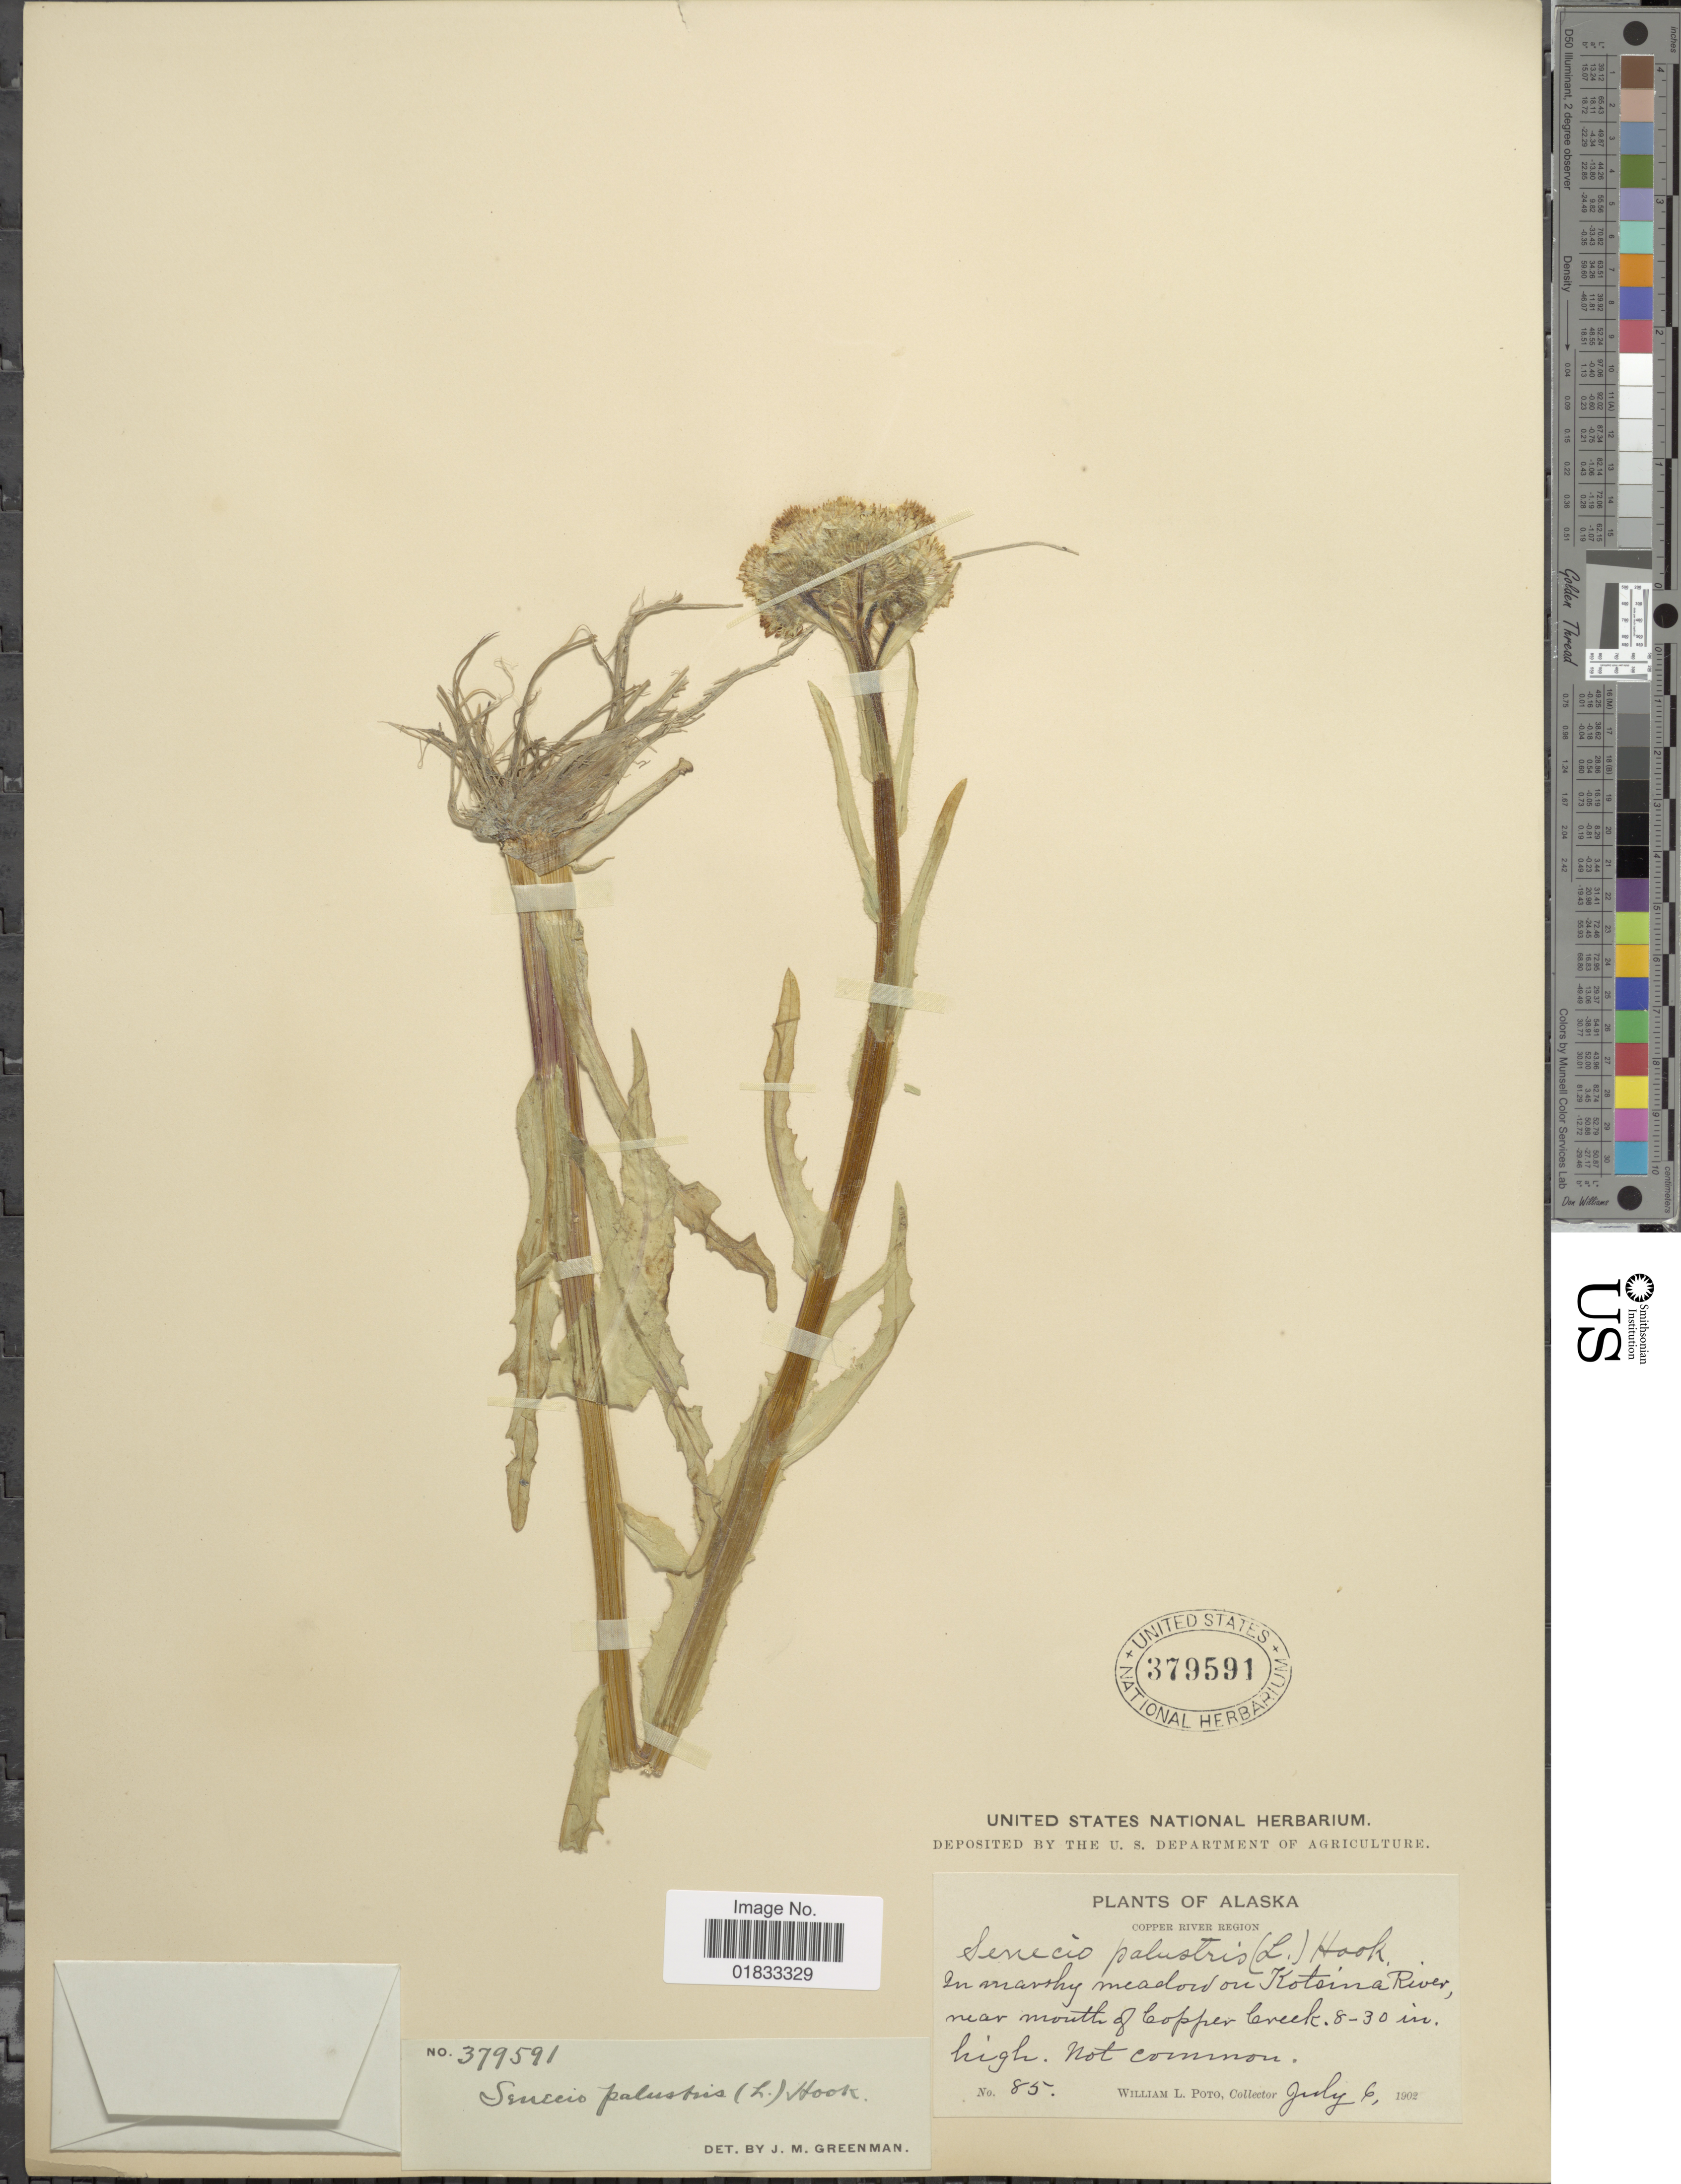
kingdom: Plantae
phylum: Tracheophyta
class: Magnoliopsida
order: Asterales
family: Asteraceae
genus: Tephroseris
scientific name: Tephroseris palustris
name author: (L.) Rchb.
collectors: W. Poto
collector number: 85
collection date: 1902-07-06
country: United States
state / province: Alaska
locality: Copper River Region, in marshy meadow on Koteina River, near mouth of Copper Creek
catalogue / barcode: US 379591